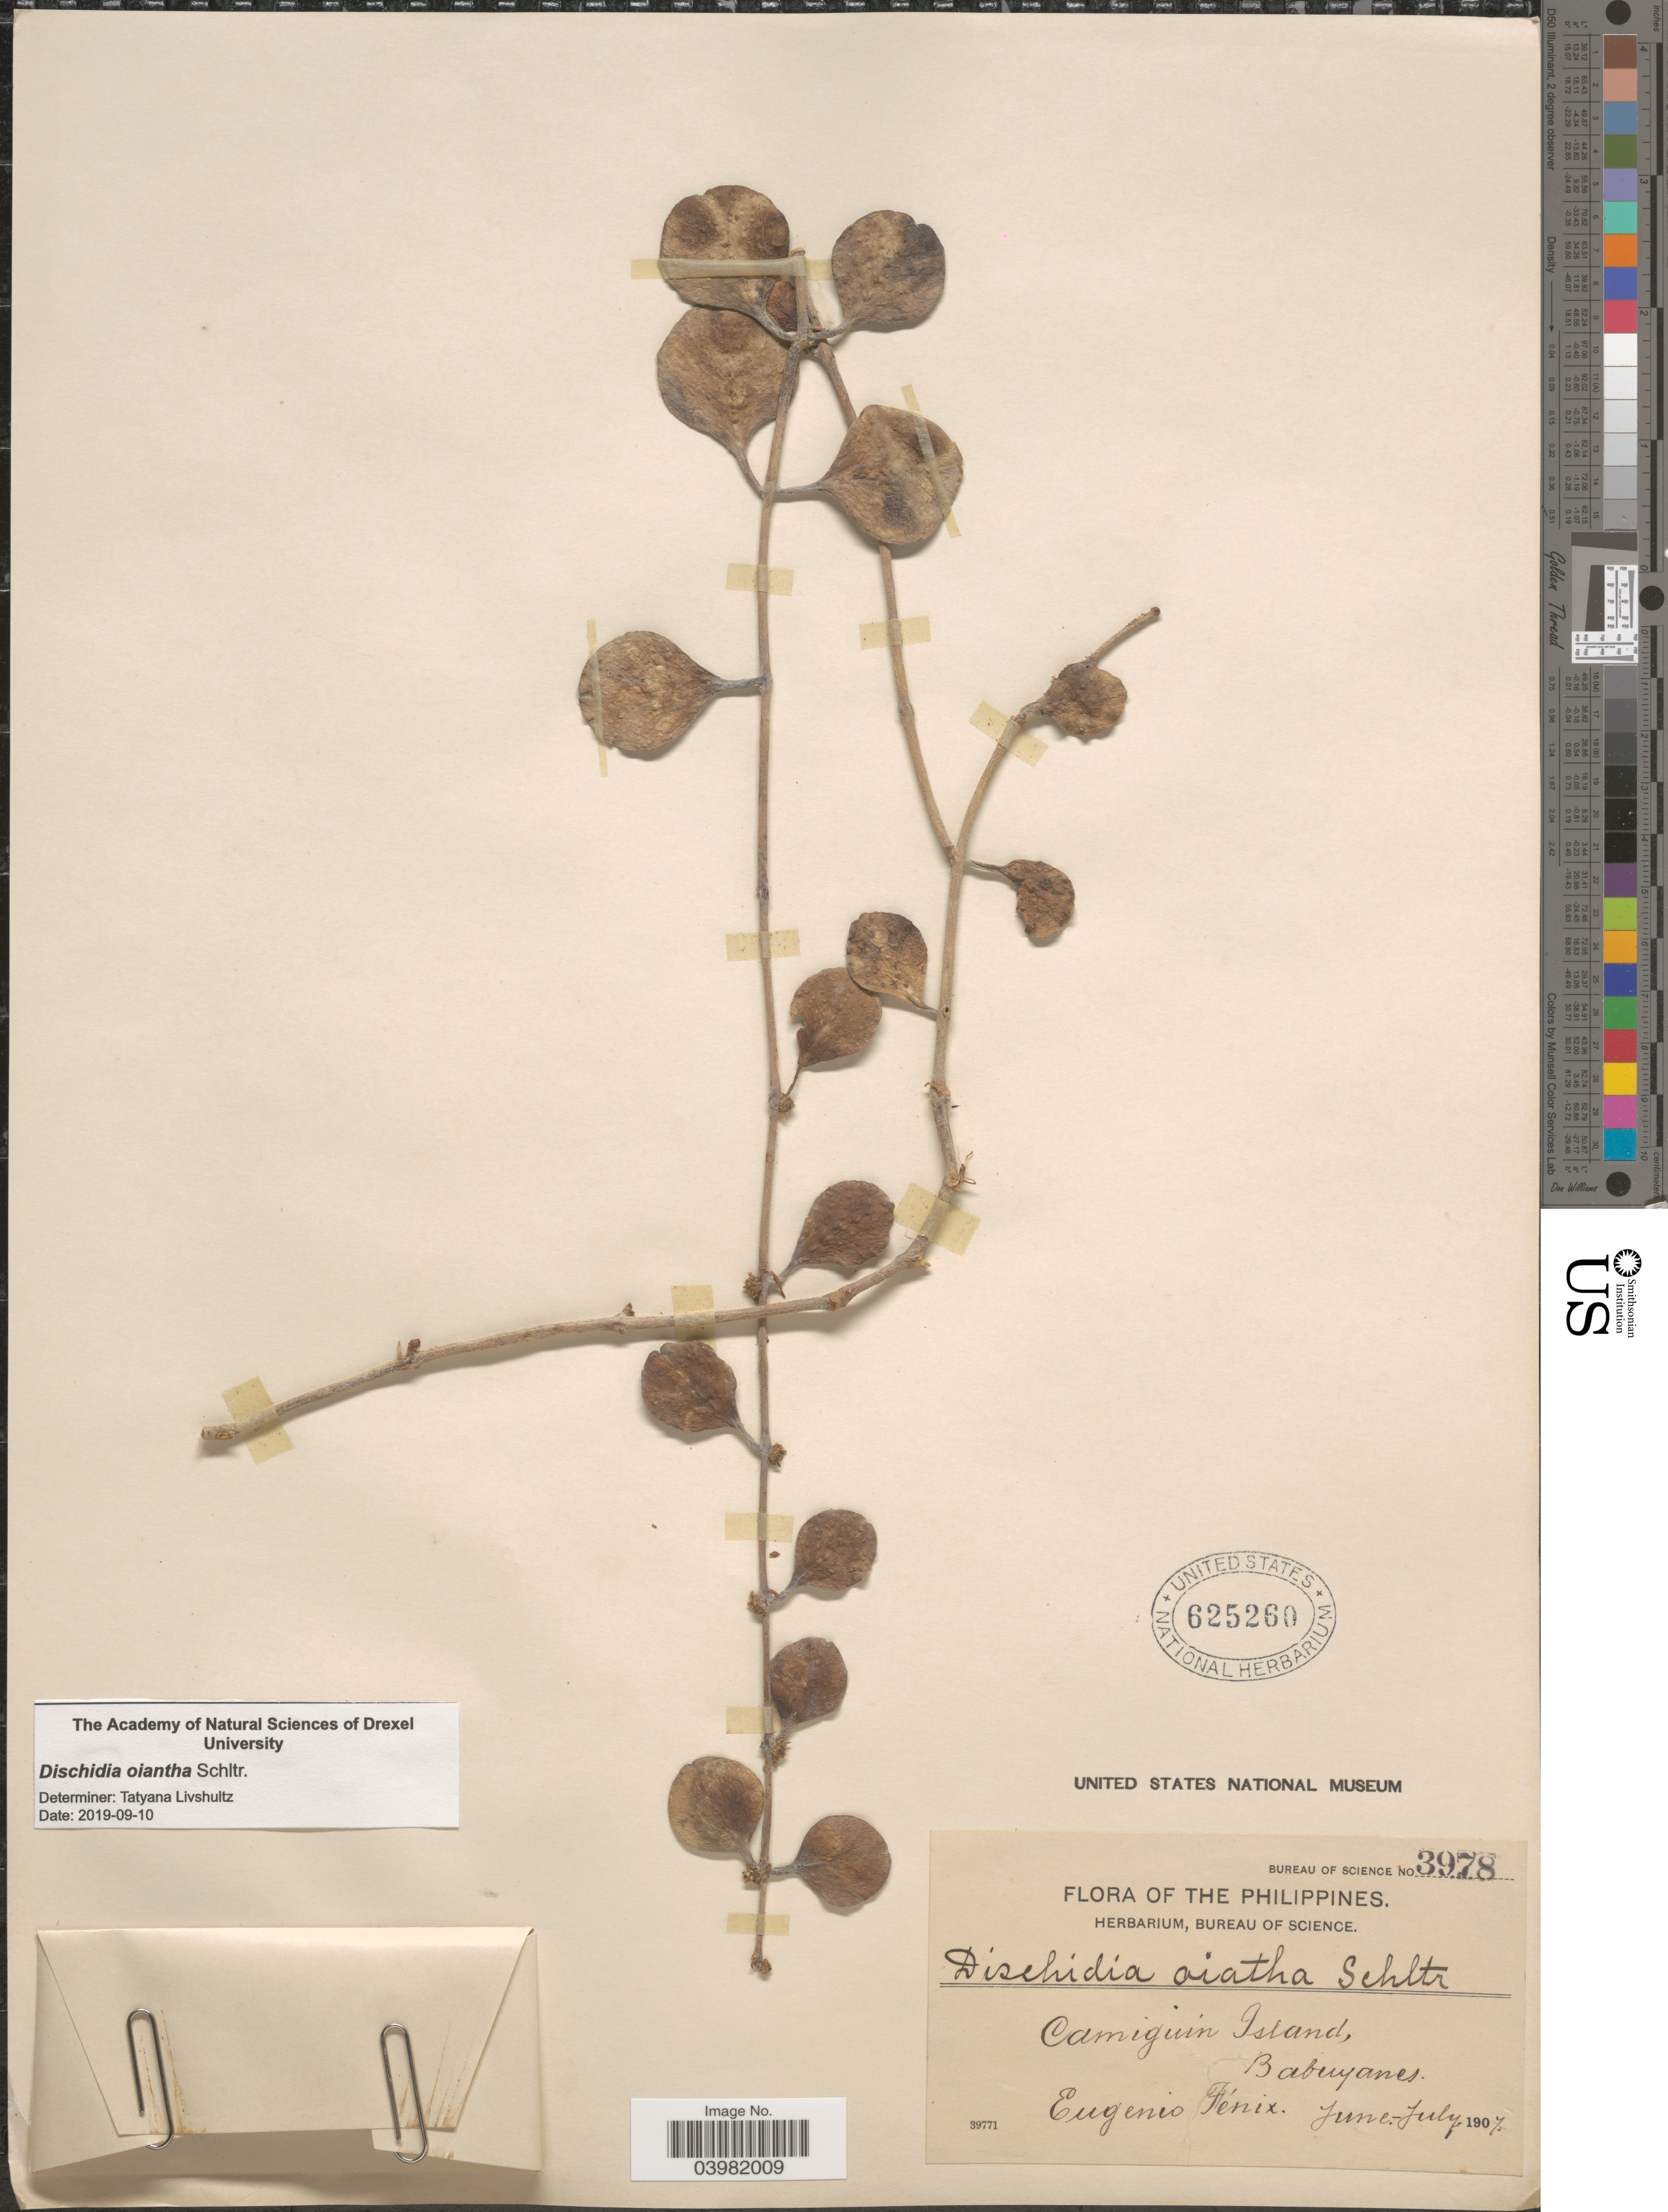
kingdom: Plantae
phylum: Tracheophyta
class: Magnoliopsida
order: Gentianales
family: Apocynaceae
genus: Dischidia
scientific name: Dischidia oiantha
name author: Schltr.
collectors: E. Fénix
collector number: Bureau of Science 3978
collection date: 1907-06/1907-07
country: Philippines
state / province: Northern Mindanao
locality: Camiguin Island, Babuyanes.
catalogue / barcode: US 625260